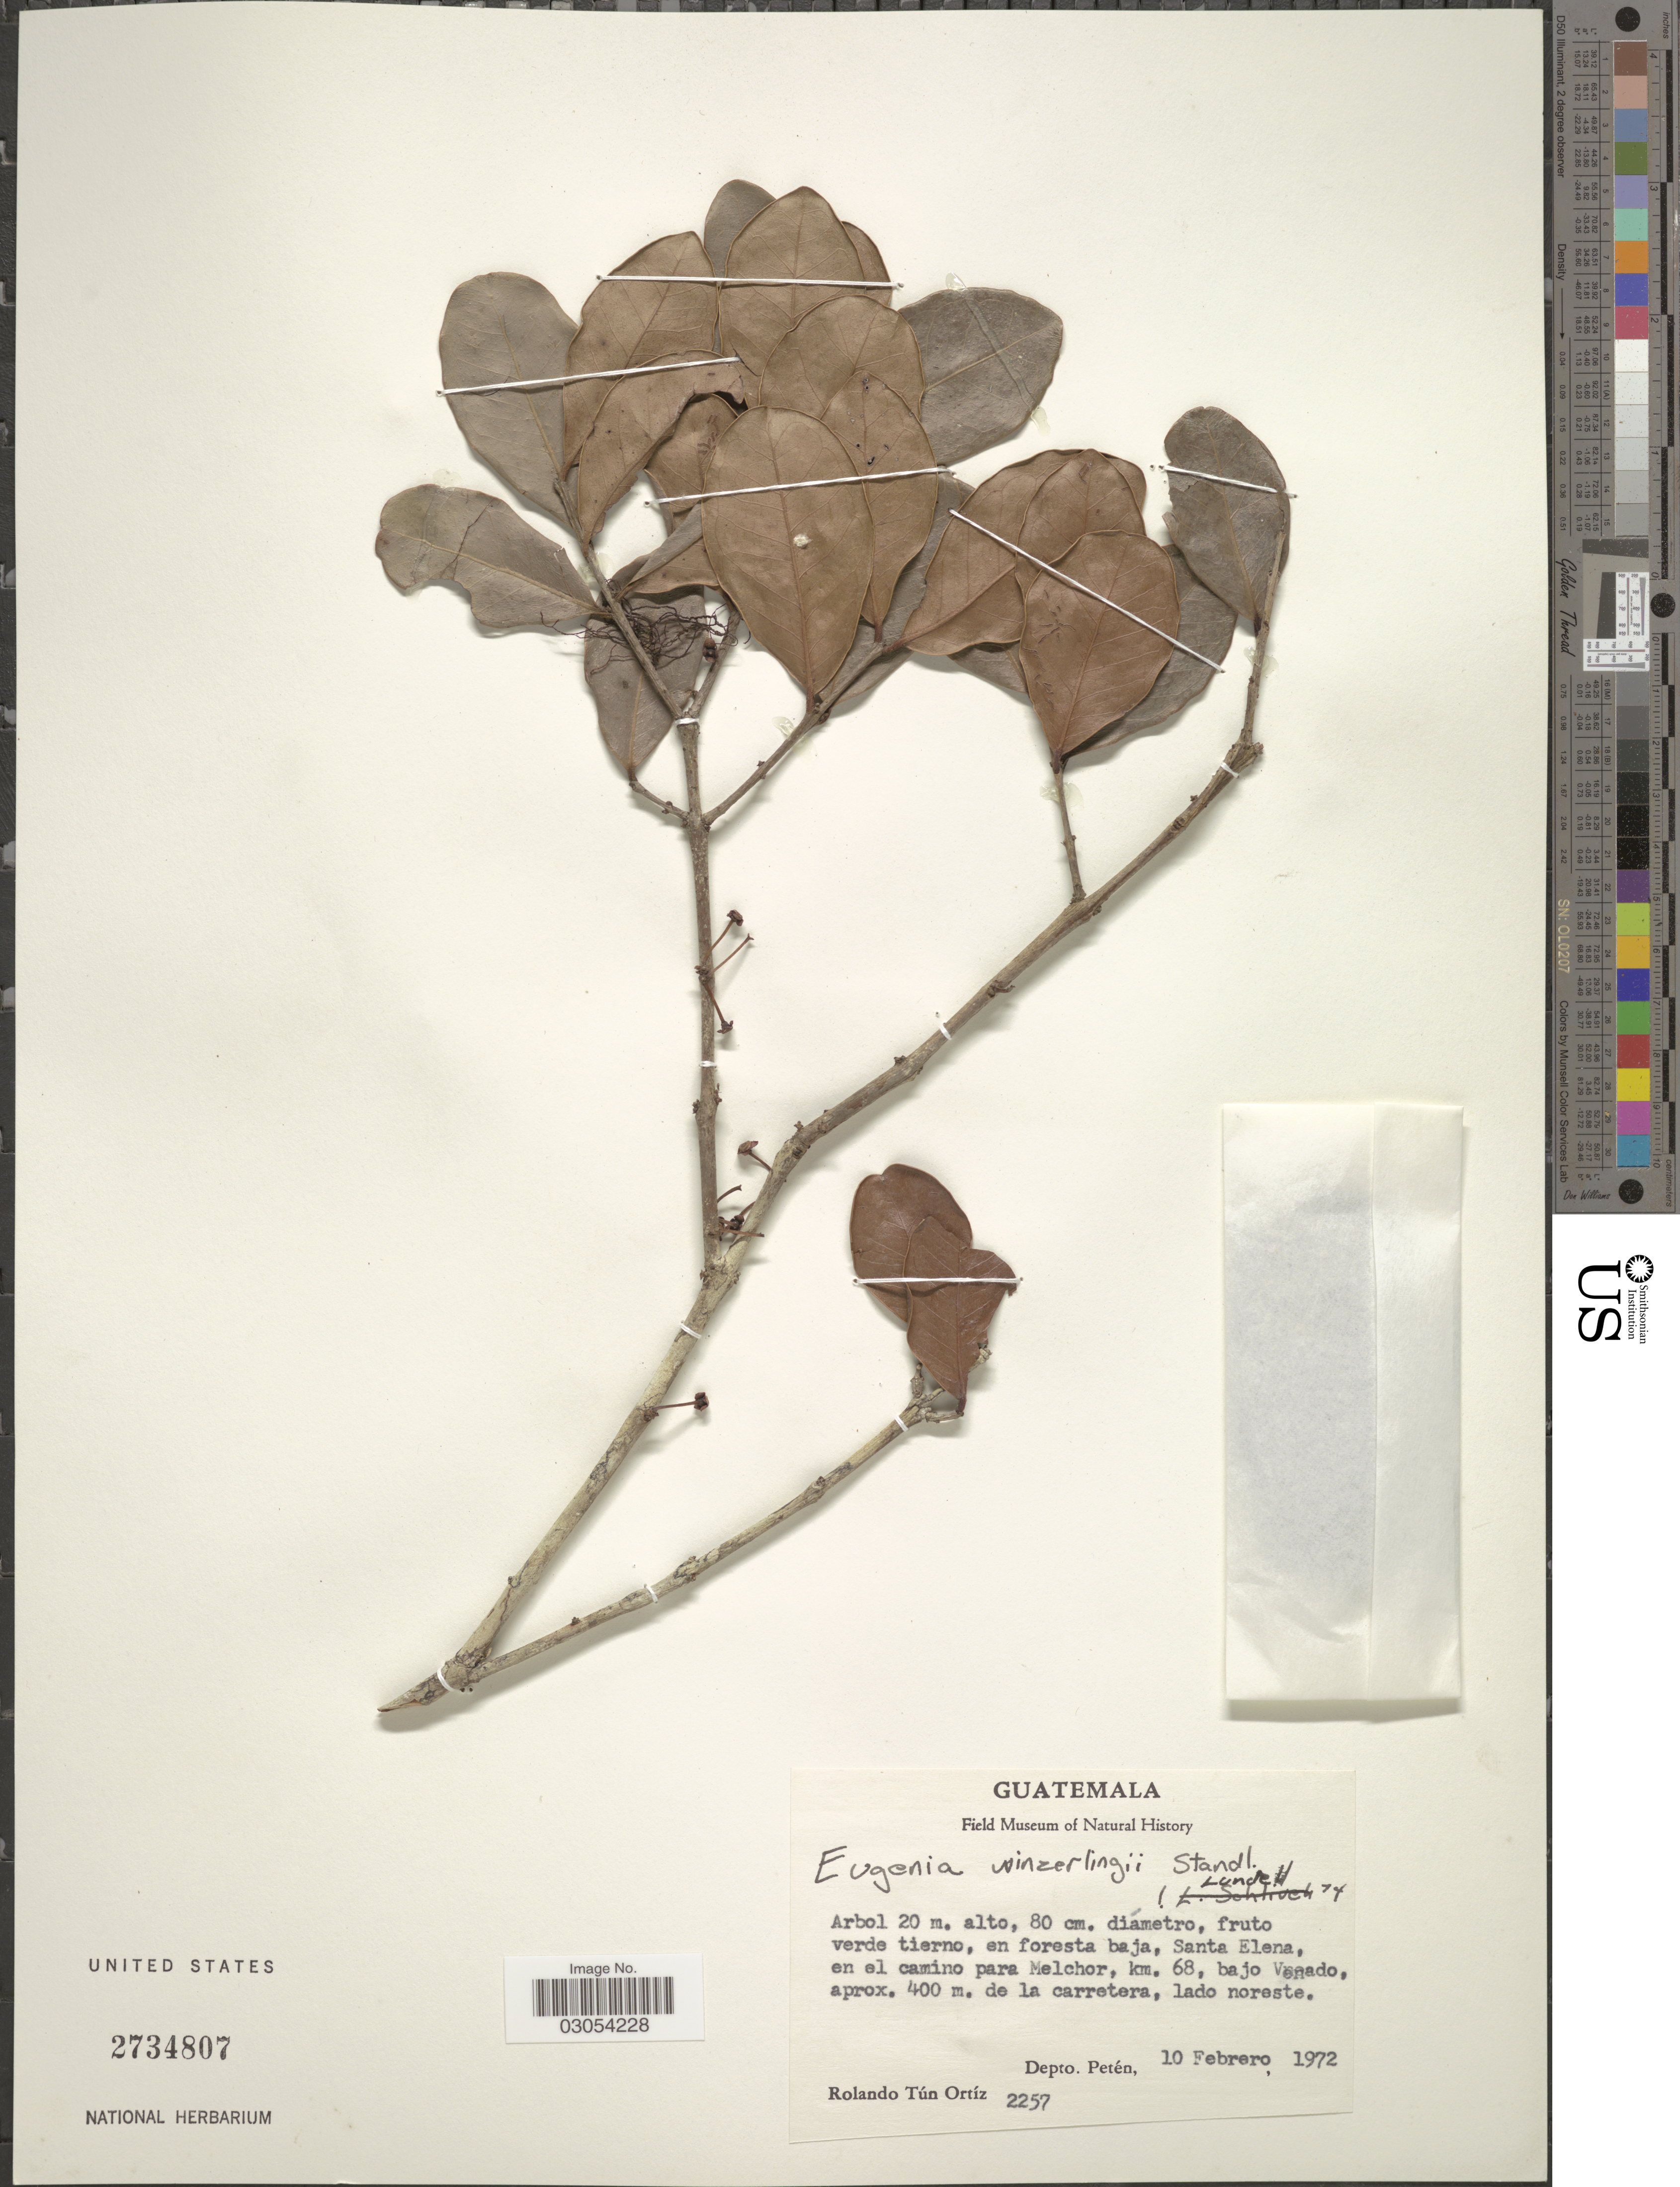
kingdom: Plantae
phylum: Tracheophyta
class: Magnoliopsida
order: Myrtales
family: Myrtaceae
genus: Eugenia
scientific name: Eugenia winzerlingii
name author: Standl.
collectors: R. T. Ortíz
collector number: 2257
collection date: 1972-02-10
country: Guatemala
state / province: El Petén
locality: Santa Elena, en el camino para Melchor, km. 68, bajo Venado, lado noreste. Depto. Petén.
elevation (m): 400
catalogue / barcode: US 2734807